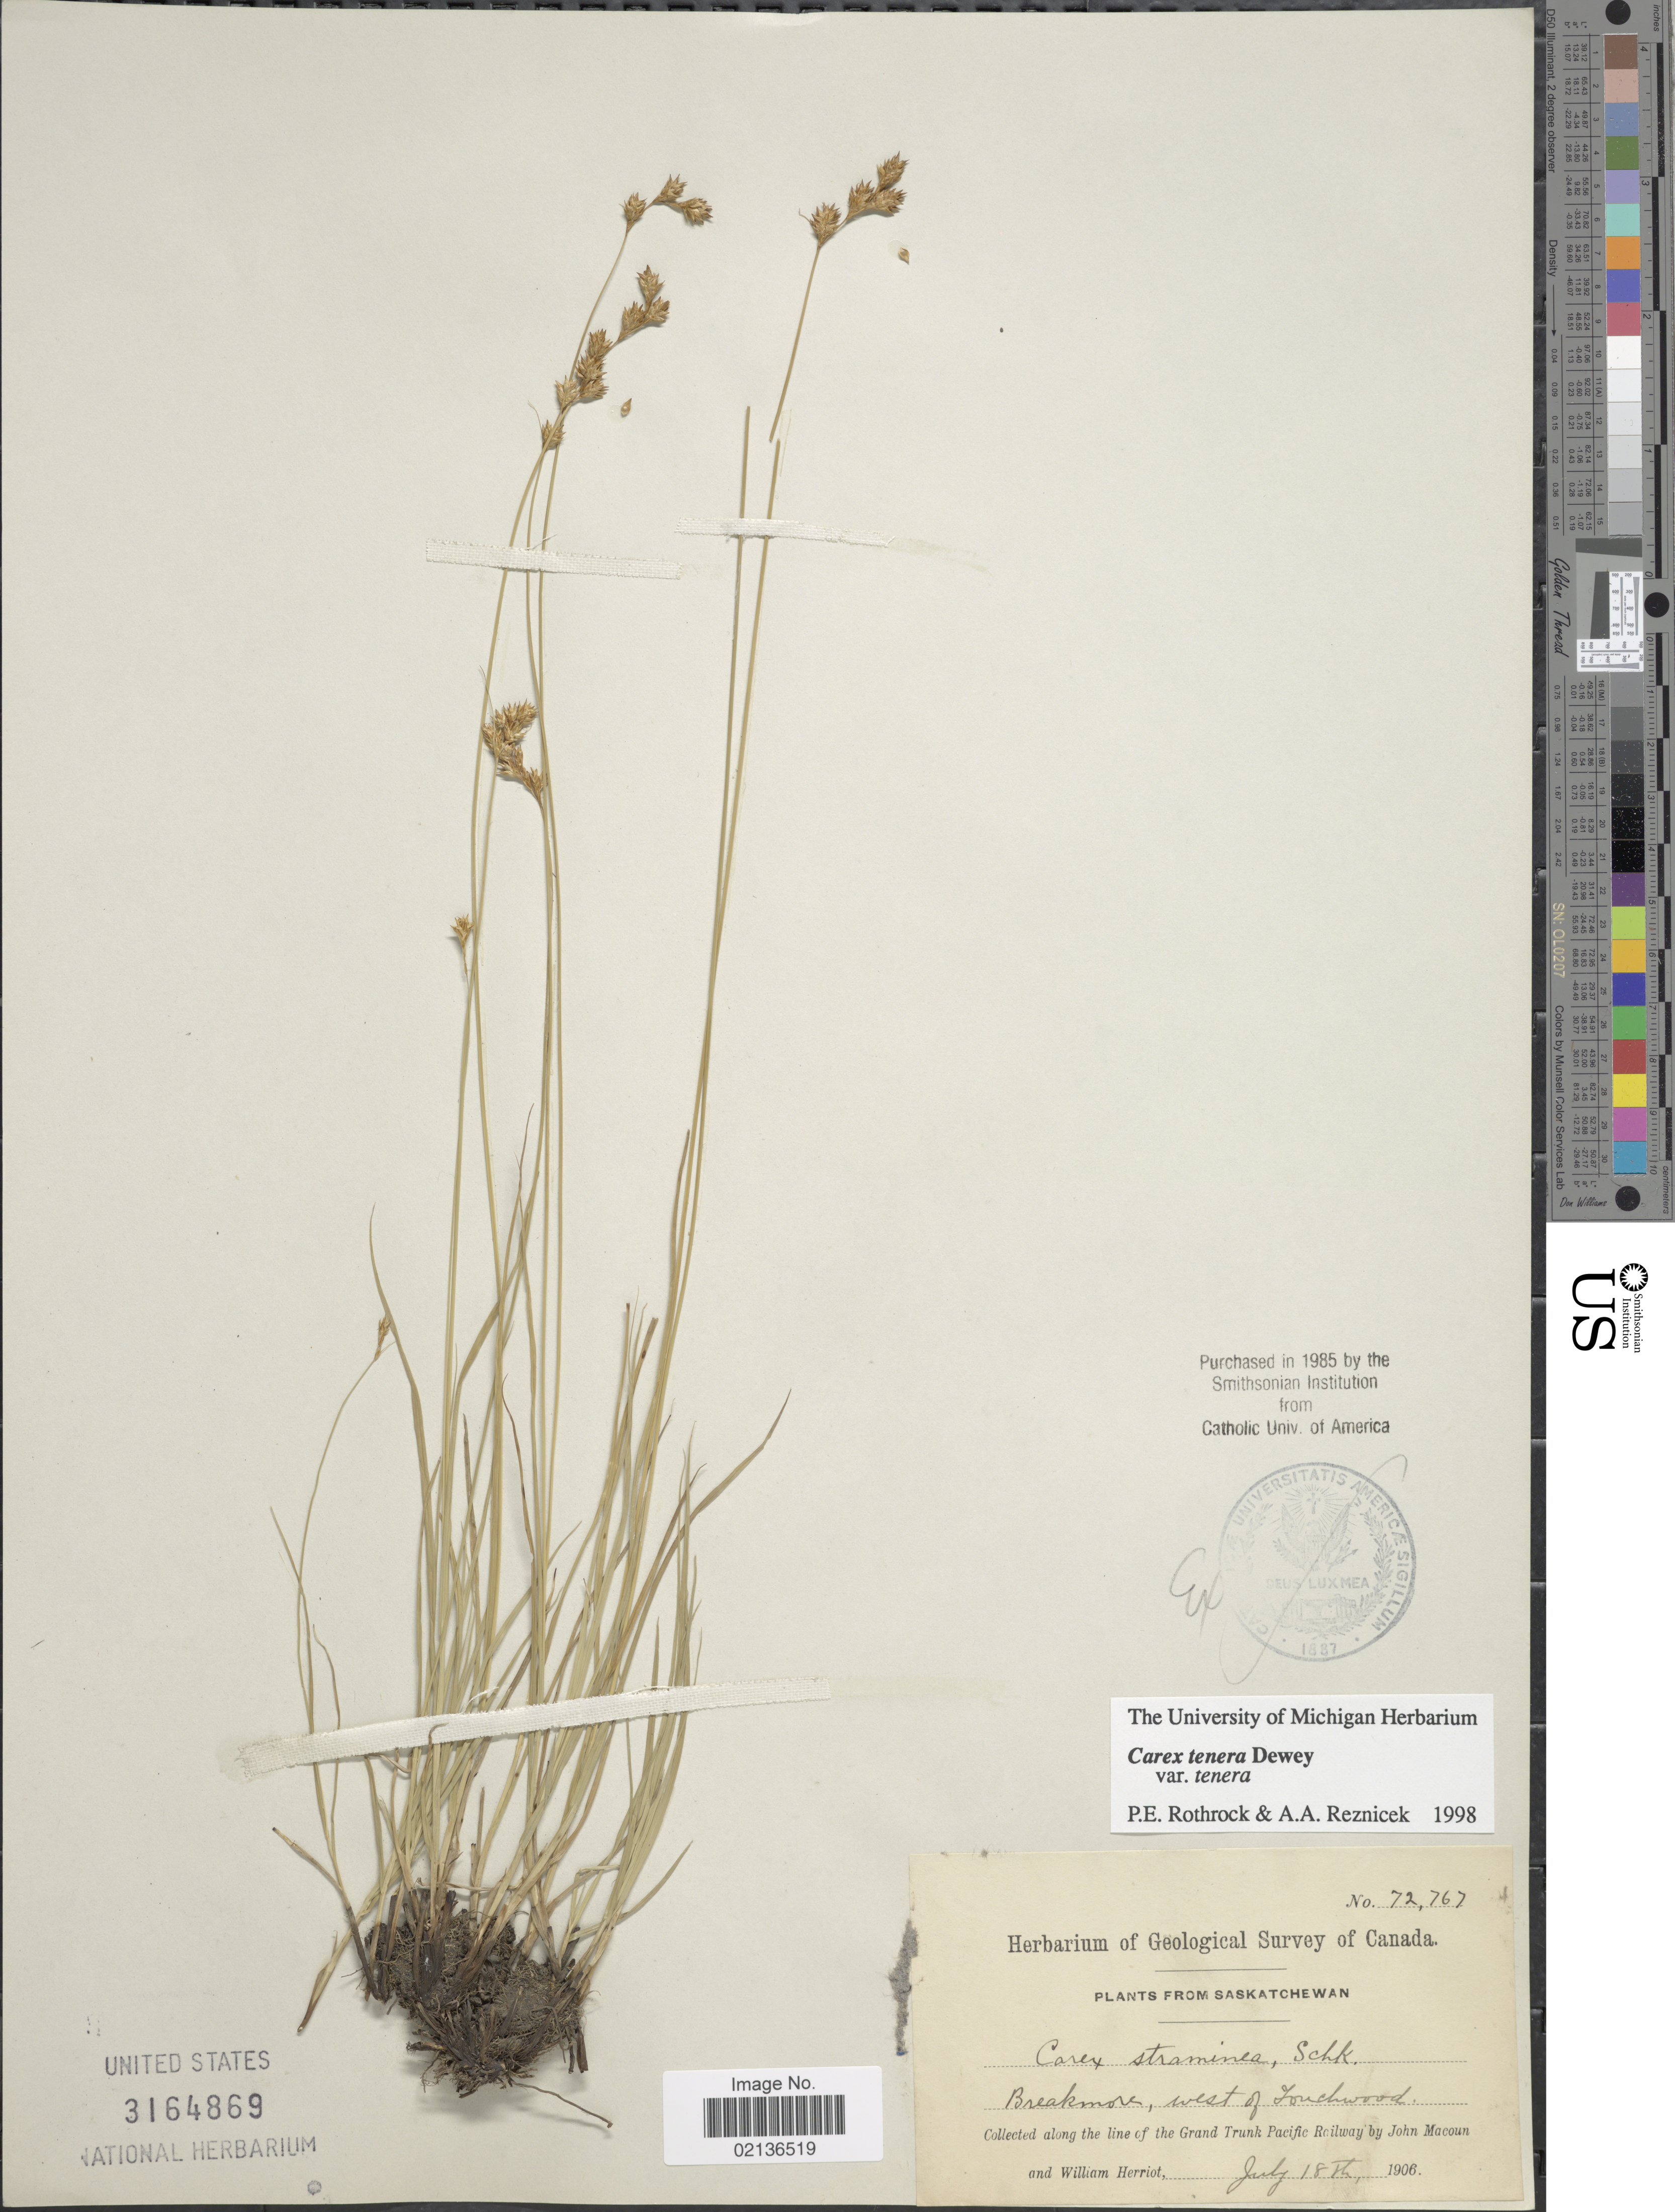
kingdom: Plantae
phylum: Tracheophyta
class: Liliopsida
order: Poales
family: Cyperaceae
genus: Carex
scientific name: Carex tenera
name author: Dewey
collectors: J. Macoun & W. Herriot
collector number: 72767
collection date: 1906-07-18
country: Canada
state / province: Saskatchewan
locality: From Saskatchewan, Breakmore, west of Touchwood, along the line of the Grand Truck Pacific Railway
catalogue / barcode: US 3164869